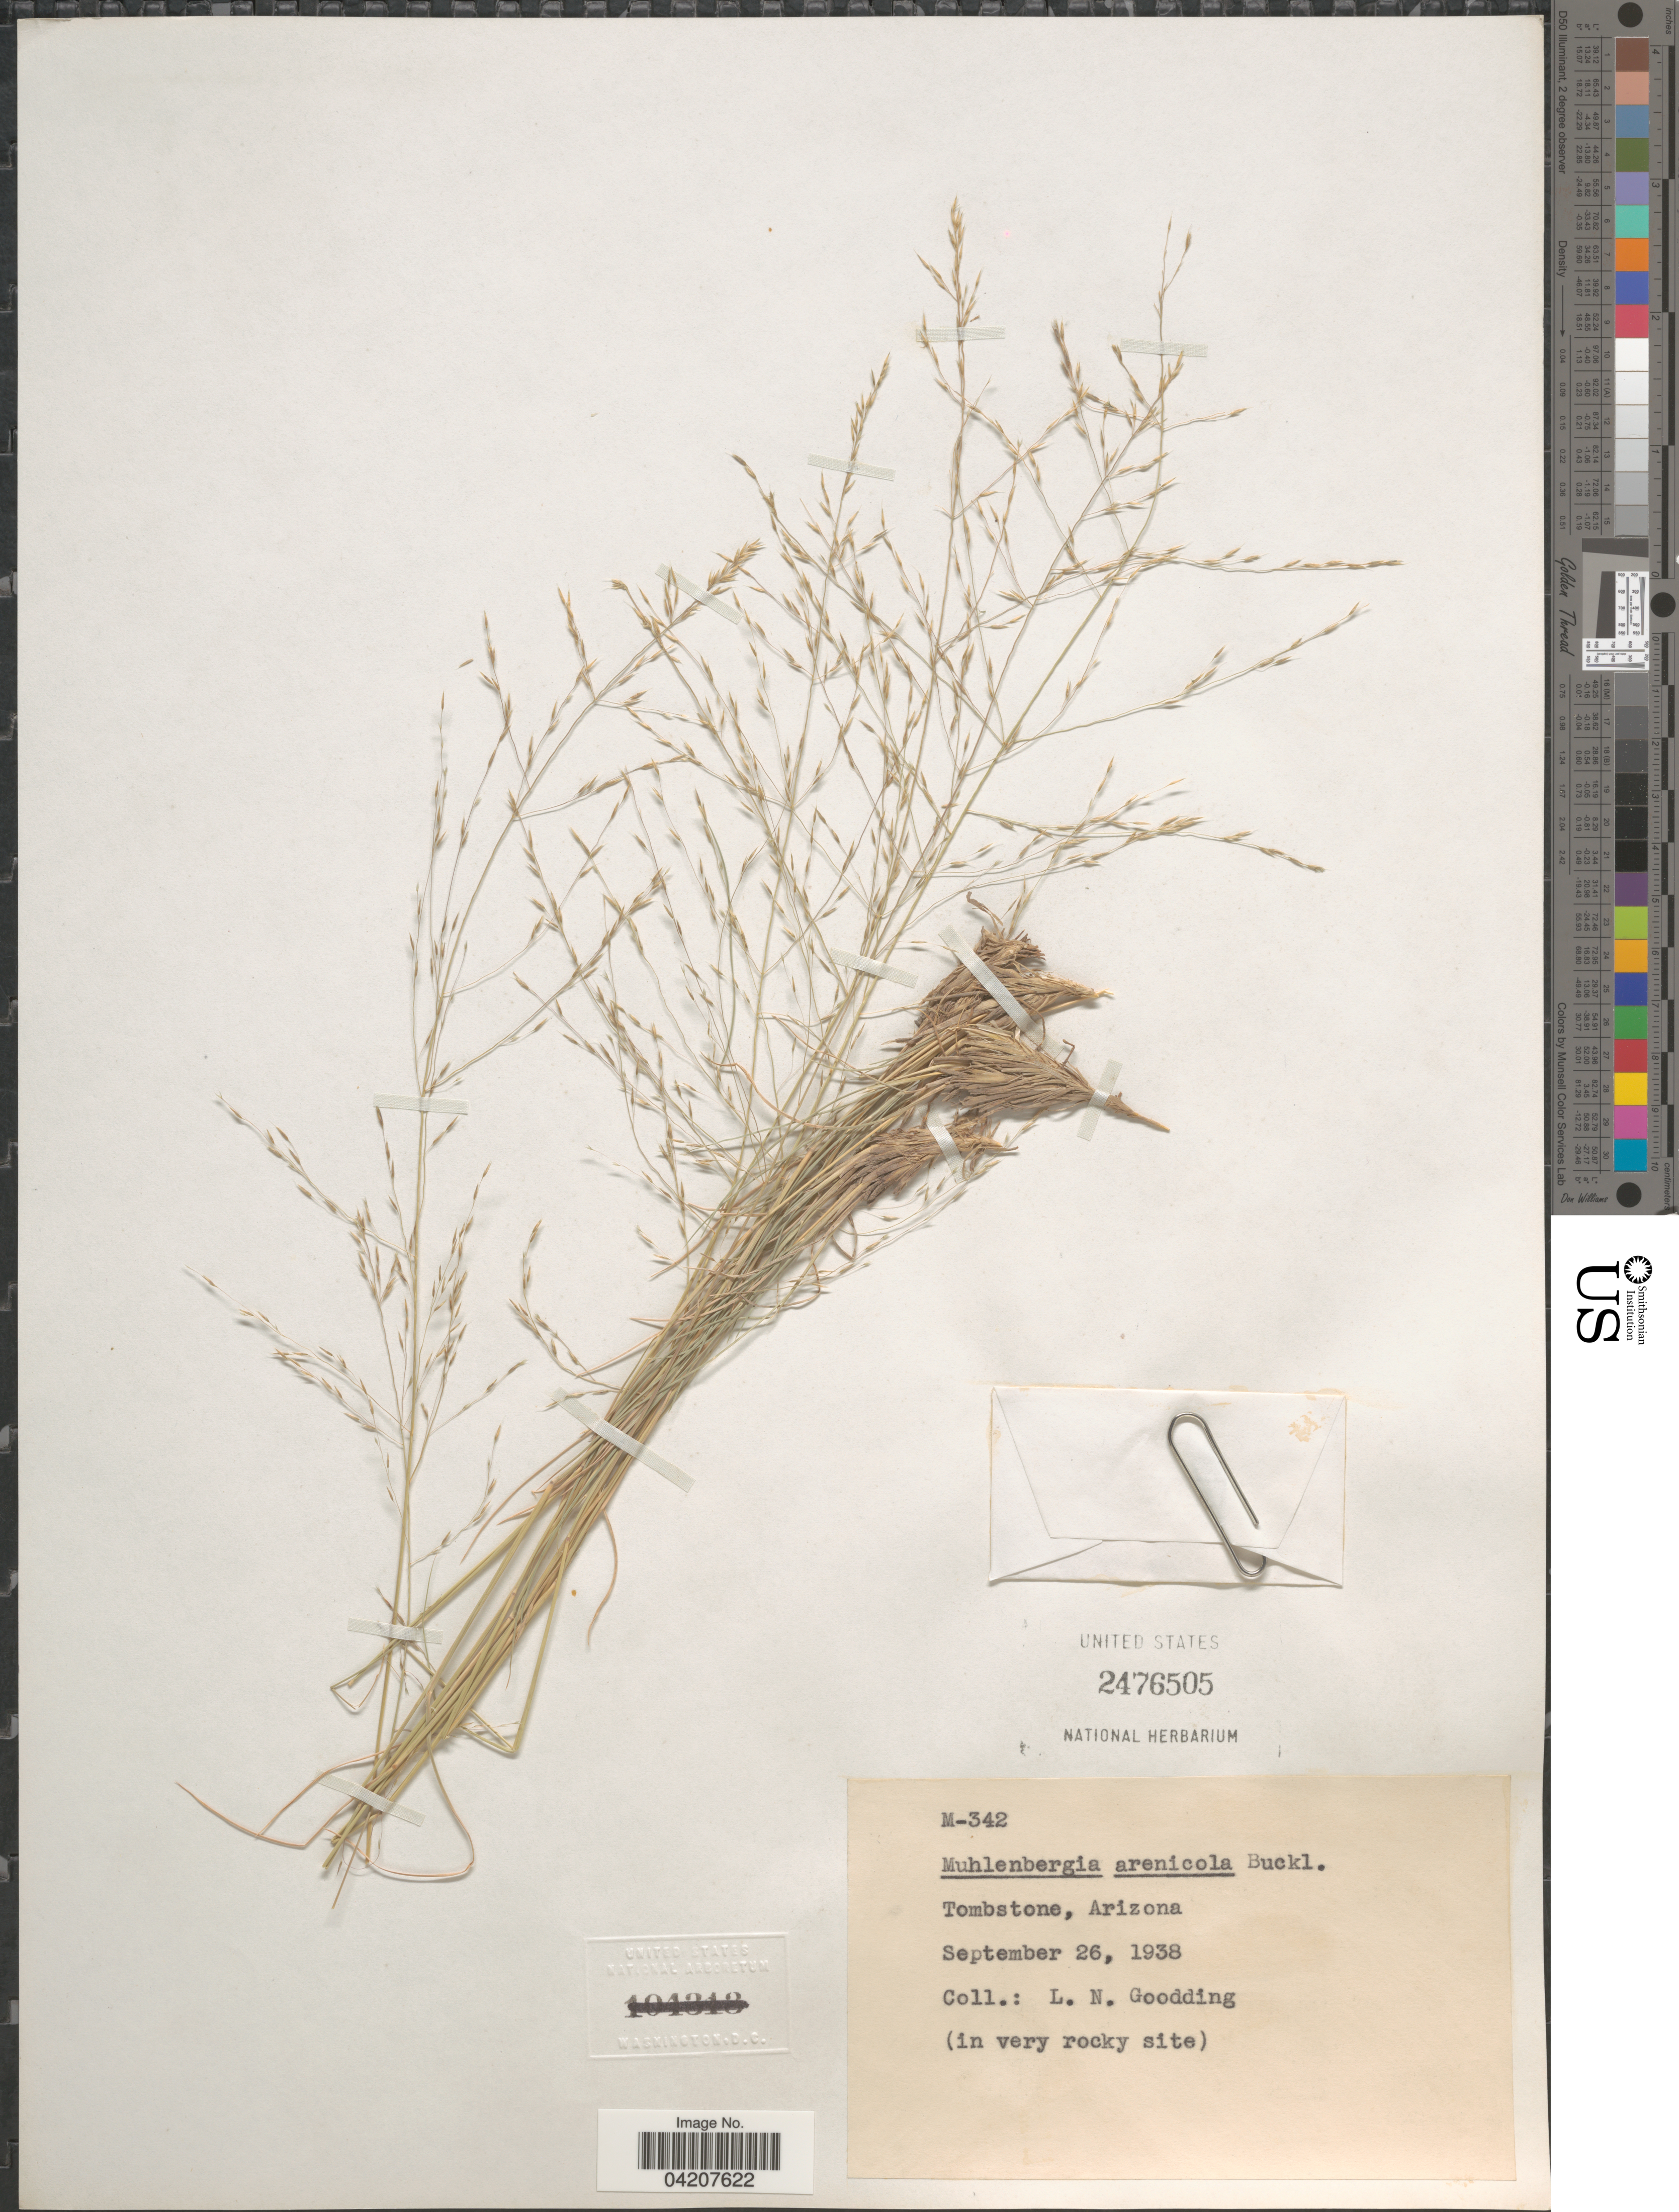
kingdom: Plantae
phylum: Tracheophyta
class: Liliopsida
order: Poales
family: Poaceae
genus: Muhlenbergia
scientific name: Muhlenbergia arenicola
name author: Buckley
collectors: L. N. Goodding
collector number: M-342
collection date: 1938-09-26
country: United States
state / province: Arizona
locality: Tombstone.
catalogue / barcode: US 2476505